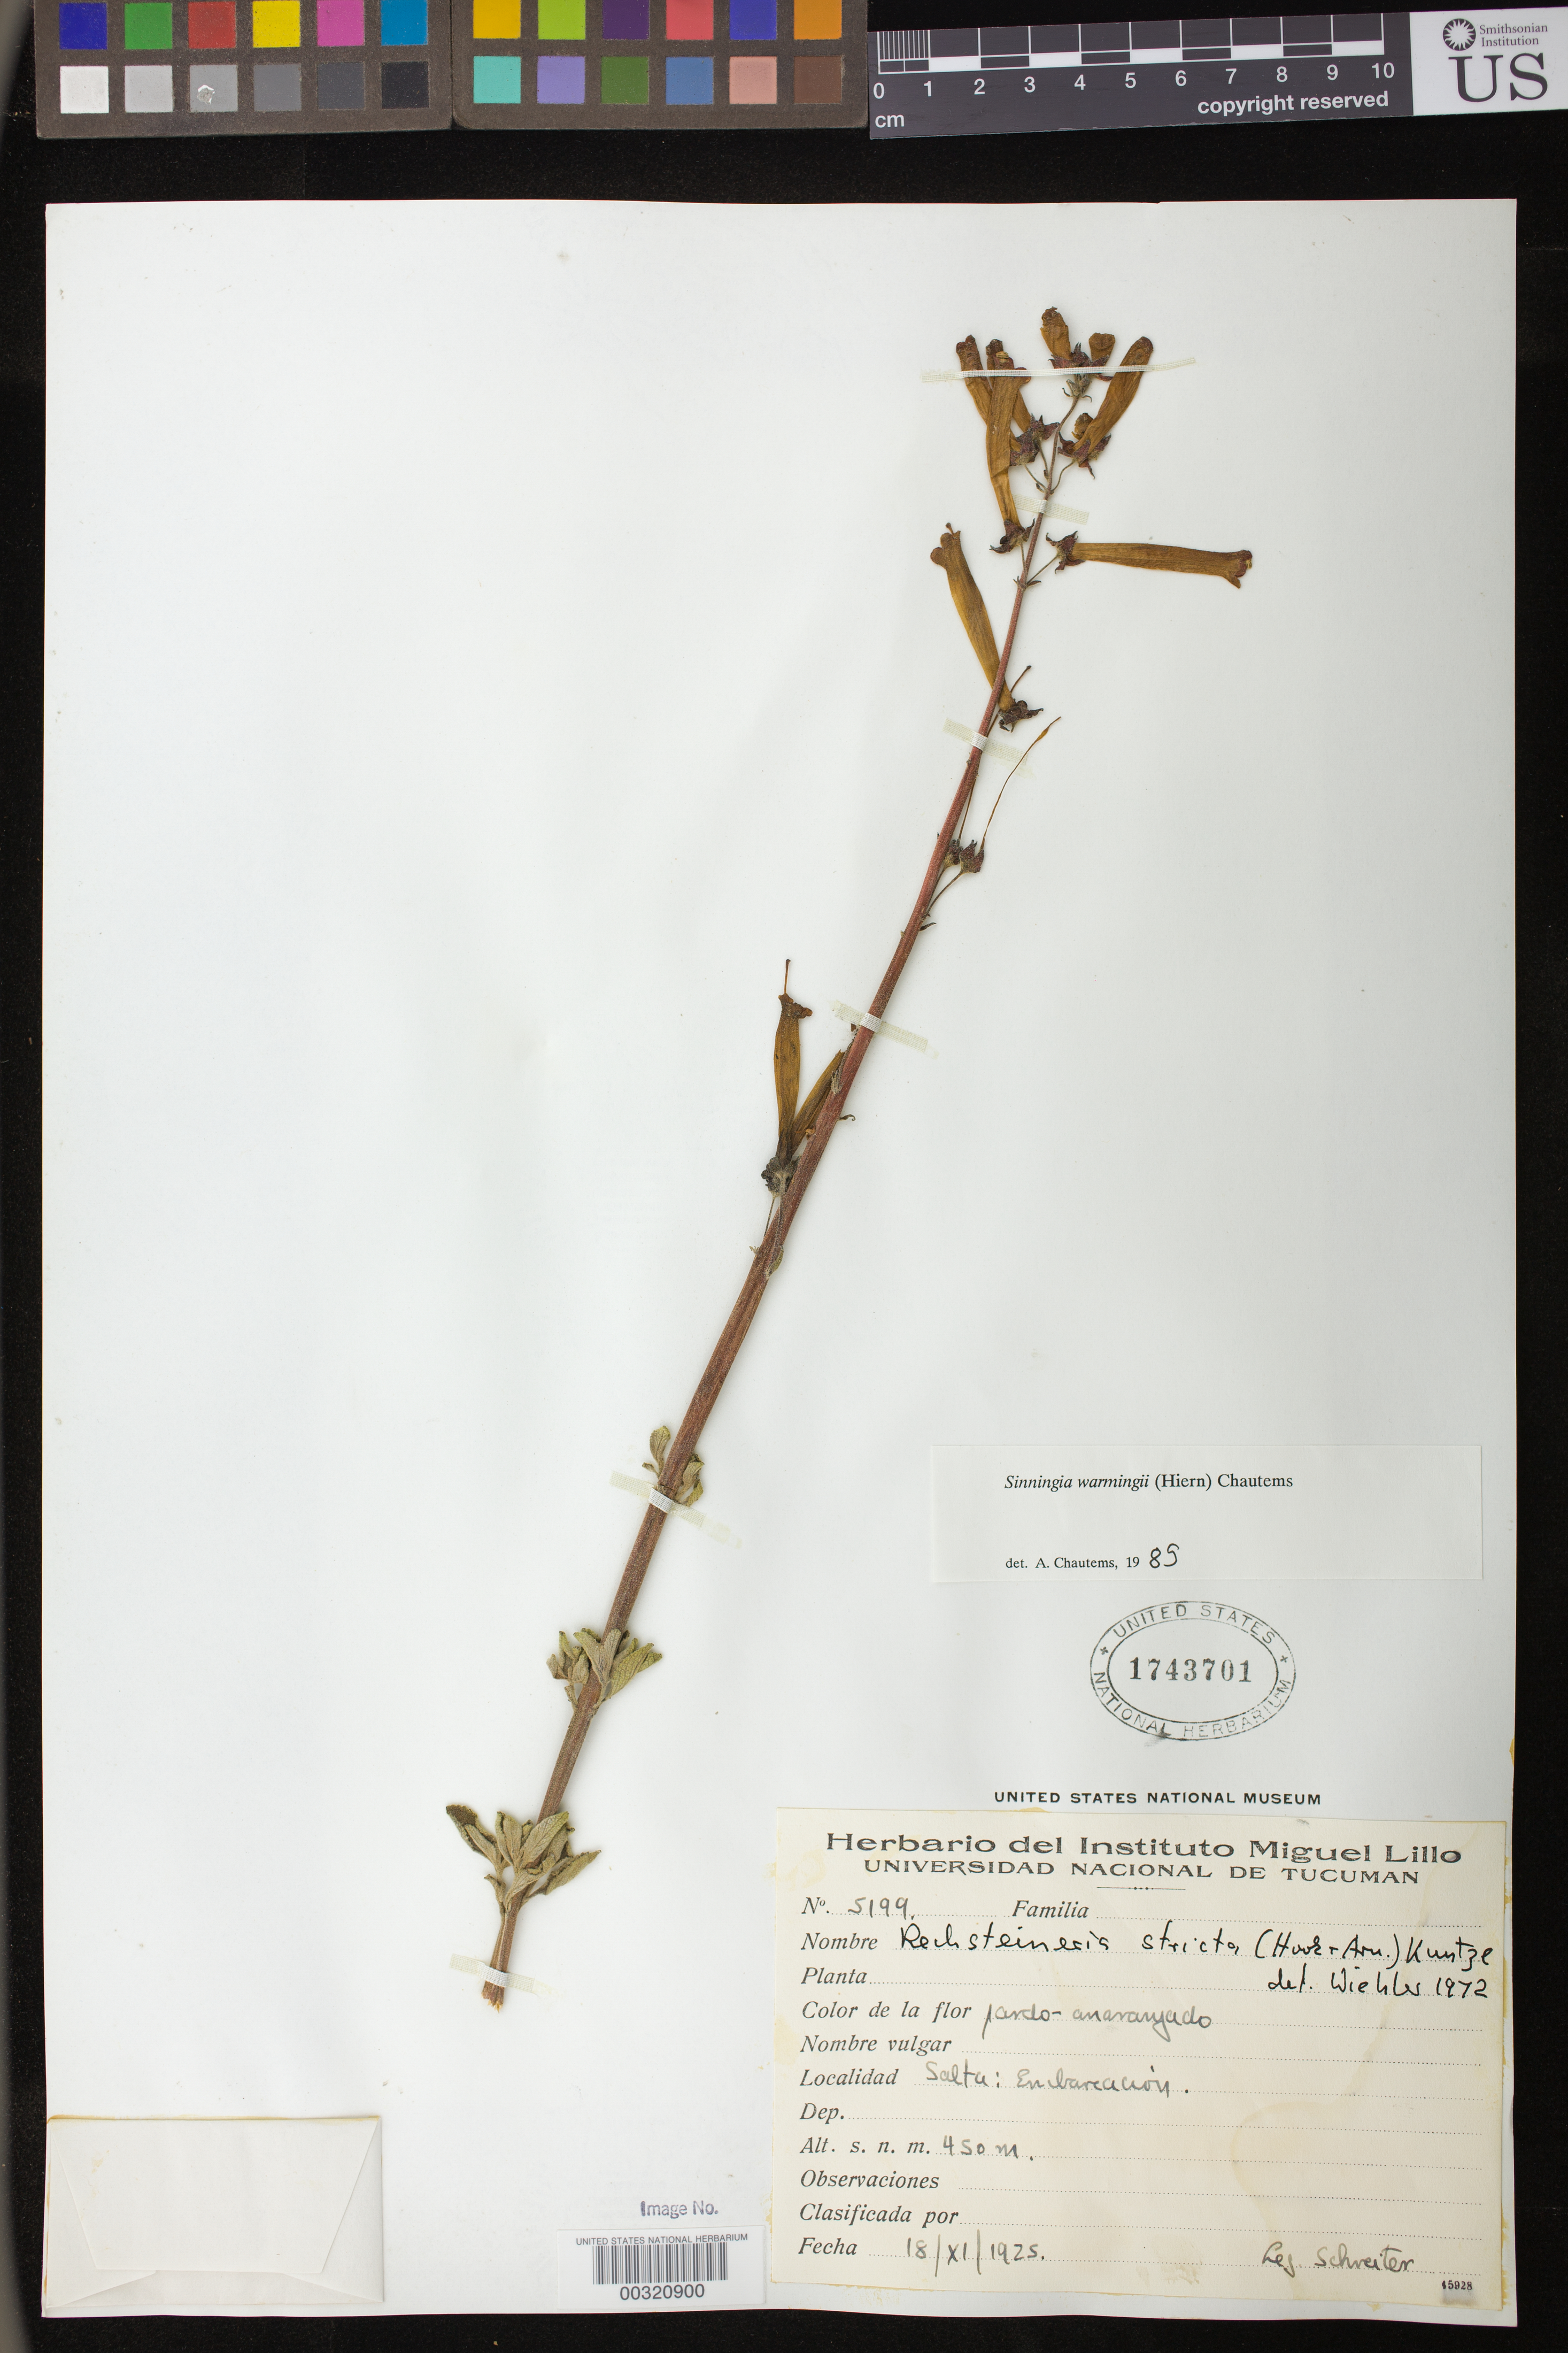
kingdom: Plantae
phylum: Tracheophyta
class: Magnoliopsida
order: Lamiales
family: Gesneriaceae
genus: Sinningia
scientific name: Sinningia warmingii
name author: (Hiern) Chautems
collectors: R. Schreiter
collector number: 5199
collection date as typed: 18 Nov 1925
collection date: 1925-11-18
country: Argentina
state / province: Salta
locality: Embarcacion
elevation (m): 450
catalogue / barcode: US 1743701